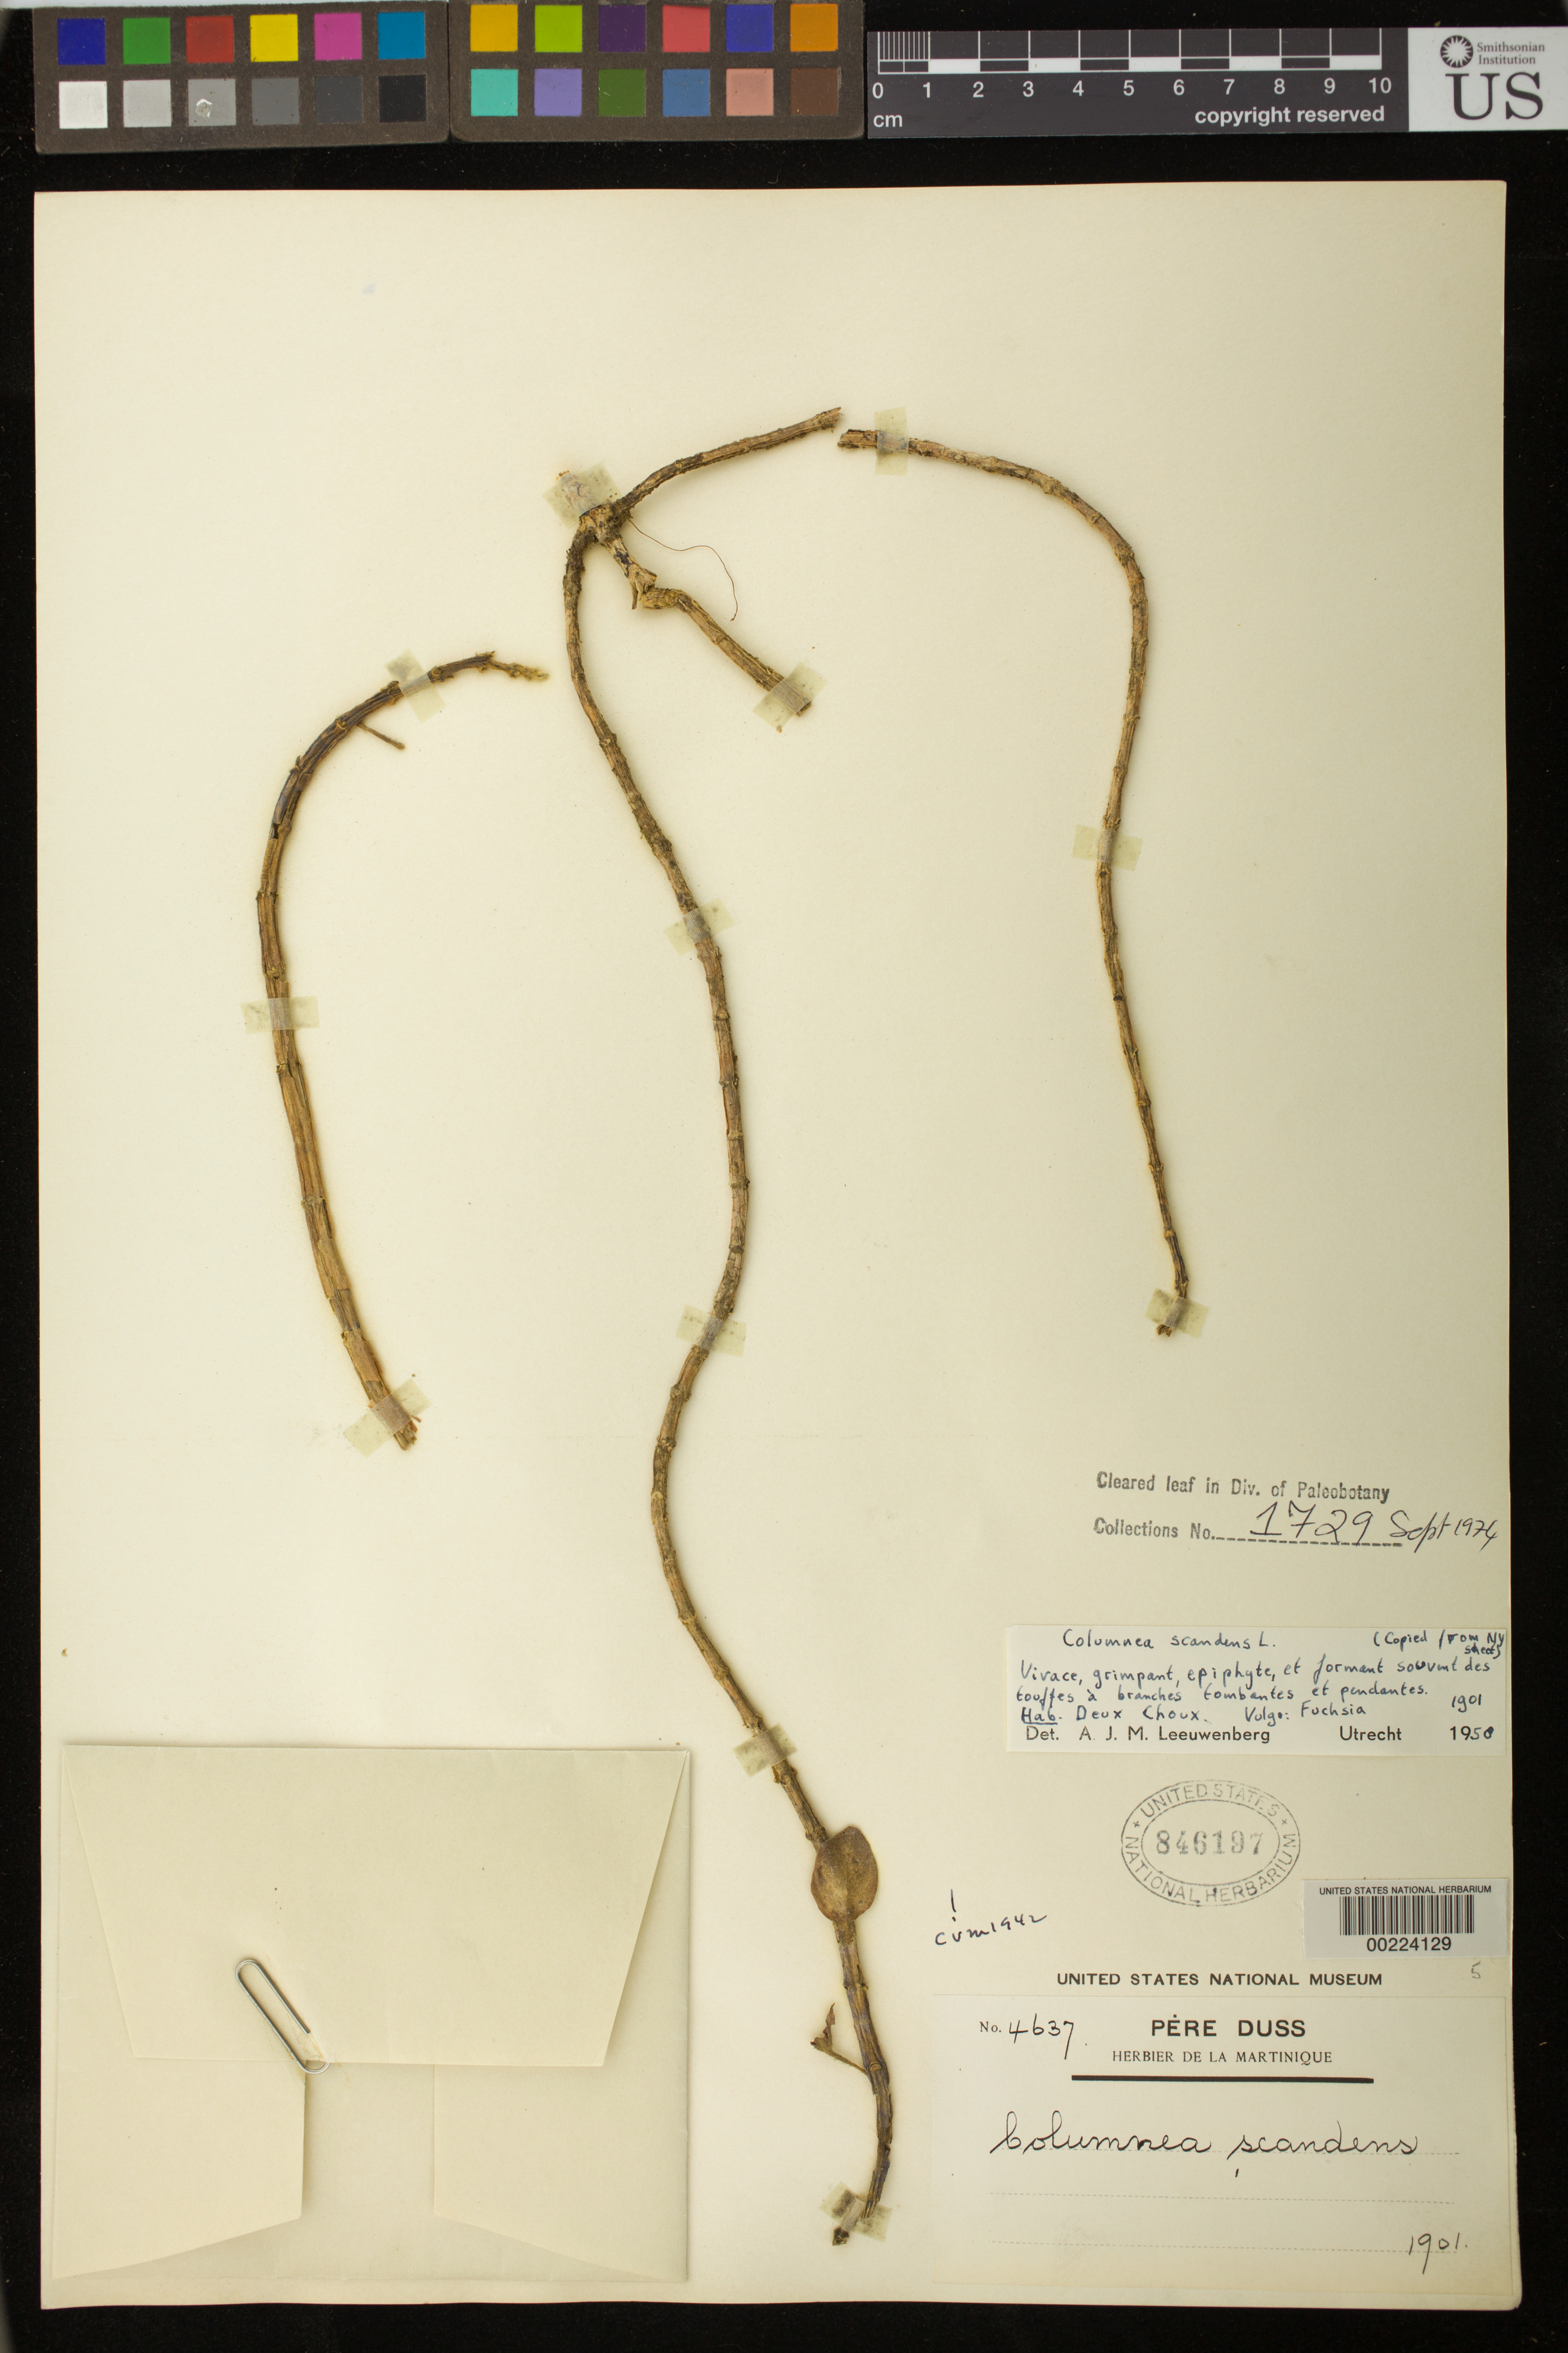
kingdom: Plantae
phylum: Tracheophyta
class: Magnoliopsida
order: Lamiales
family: Gesneriaceae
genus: Columnea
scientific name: Columnea scandens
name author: L.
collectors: F. Duss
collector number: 4637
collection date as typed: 1901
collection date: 1901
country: Martinique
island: Martinique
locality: Deux Choux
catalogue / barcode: US 846197